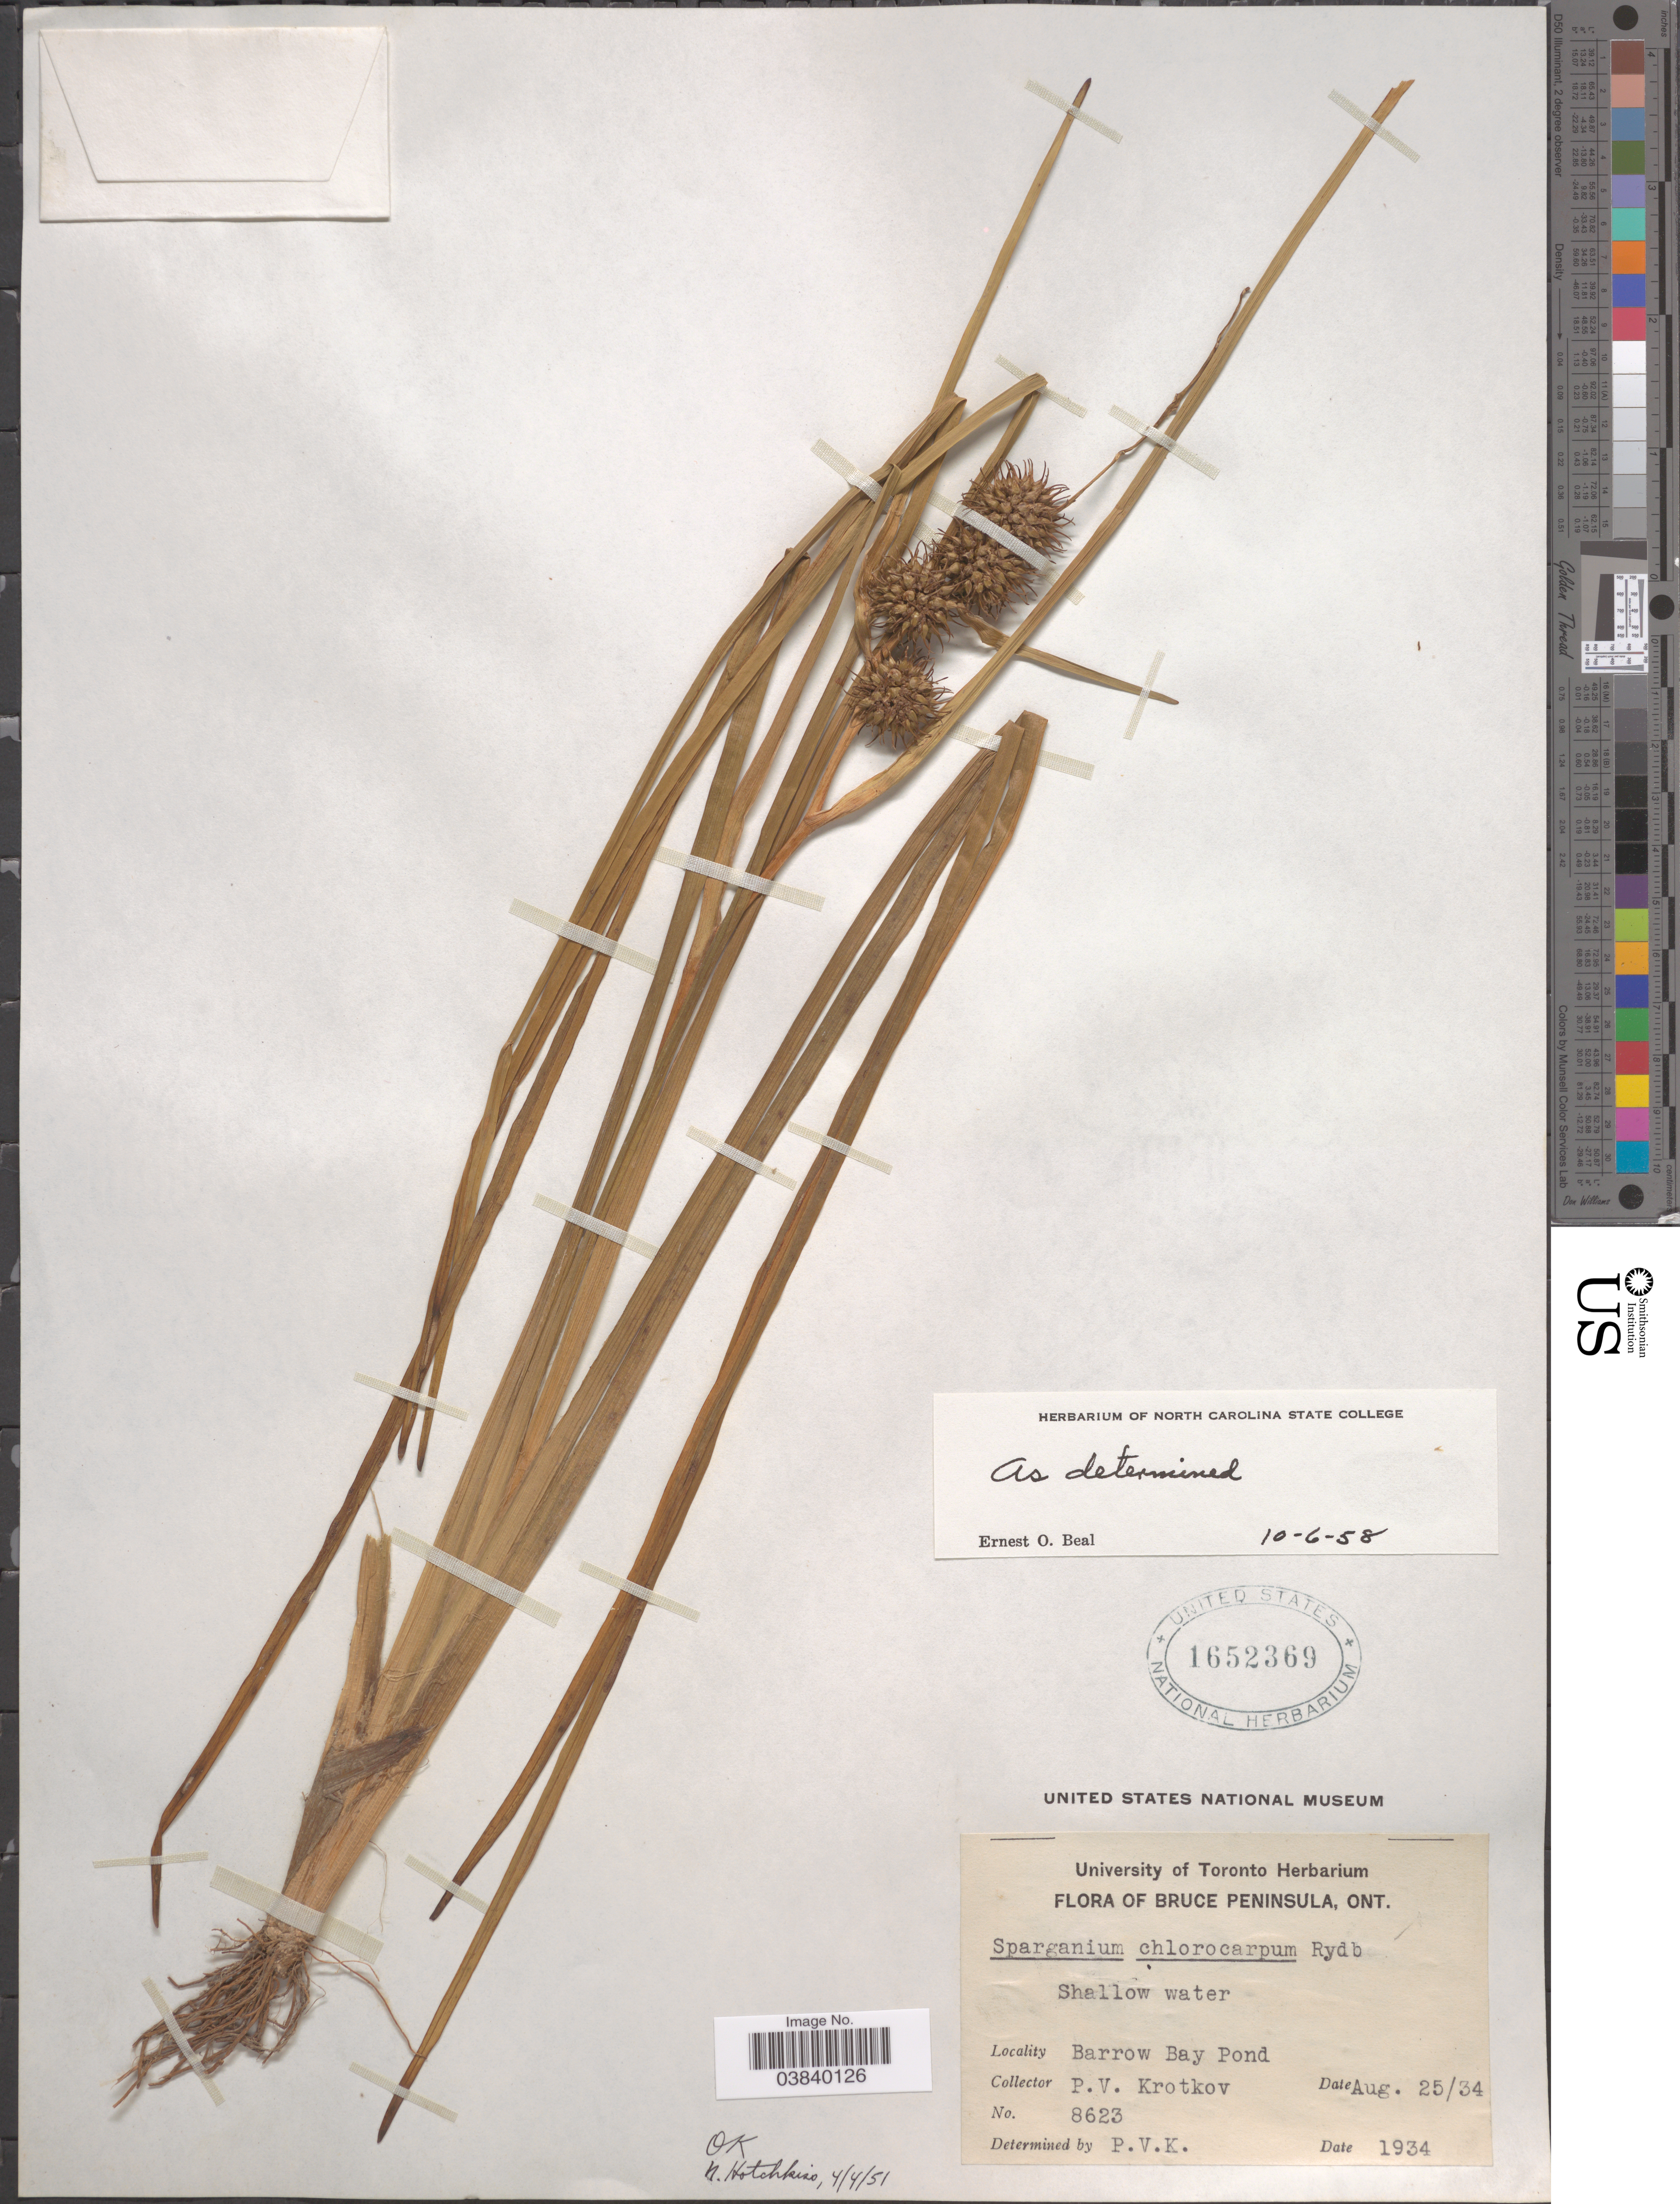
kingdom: Plantae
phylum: Tracheophyta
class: Liliopsida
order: Poales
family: Typhaceae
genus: Sparganium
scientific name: Sparganium chlorocarpum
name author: Rydb.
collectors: P. V. Krotkov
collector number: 8623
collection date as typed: Transcribed d/m/y: 25/8/34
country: Canada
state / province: Ontario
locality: Bruce Peninsula. Barrow Bay Pond.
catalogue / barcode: US 1652369